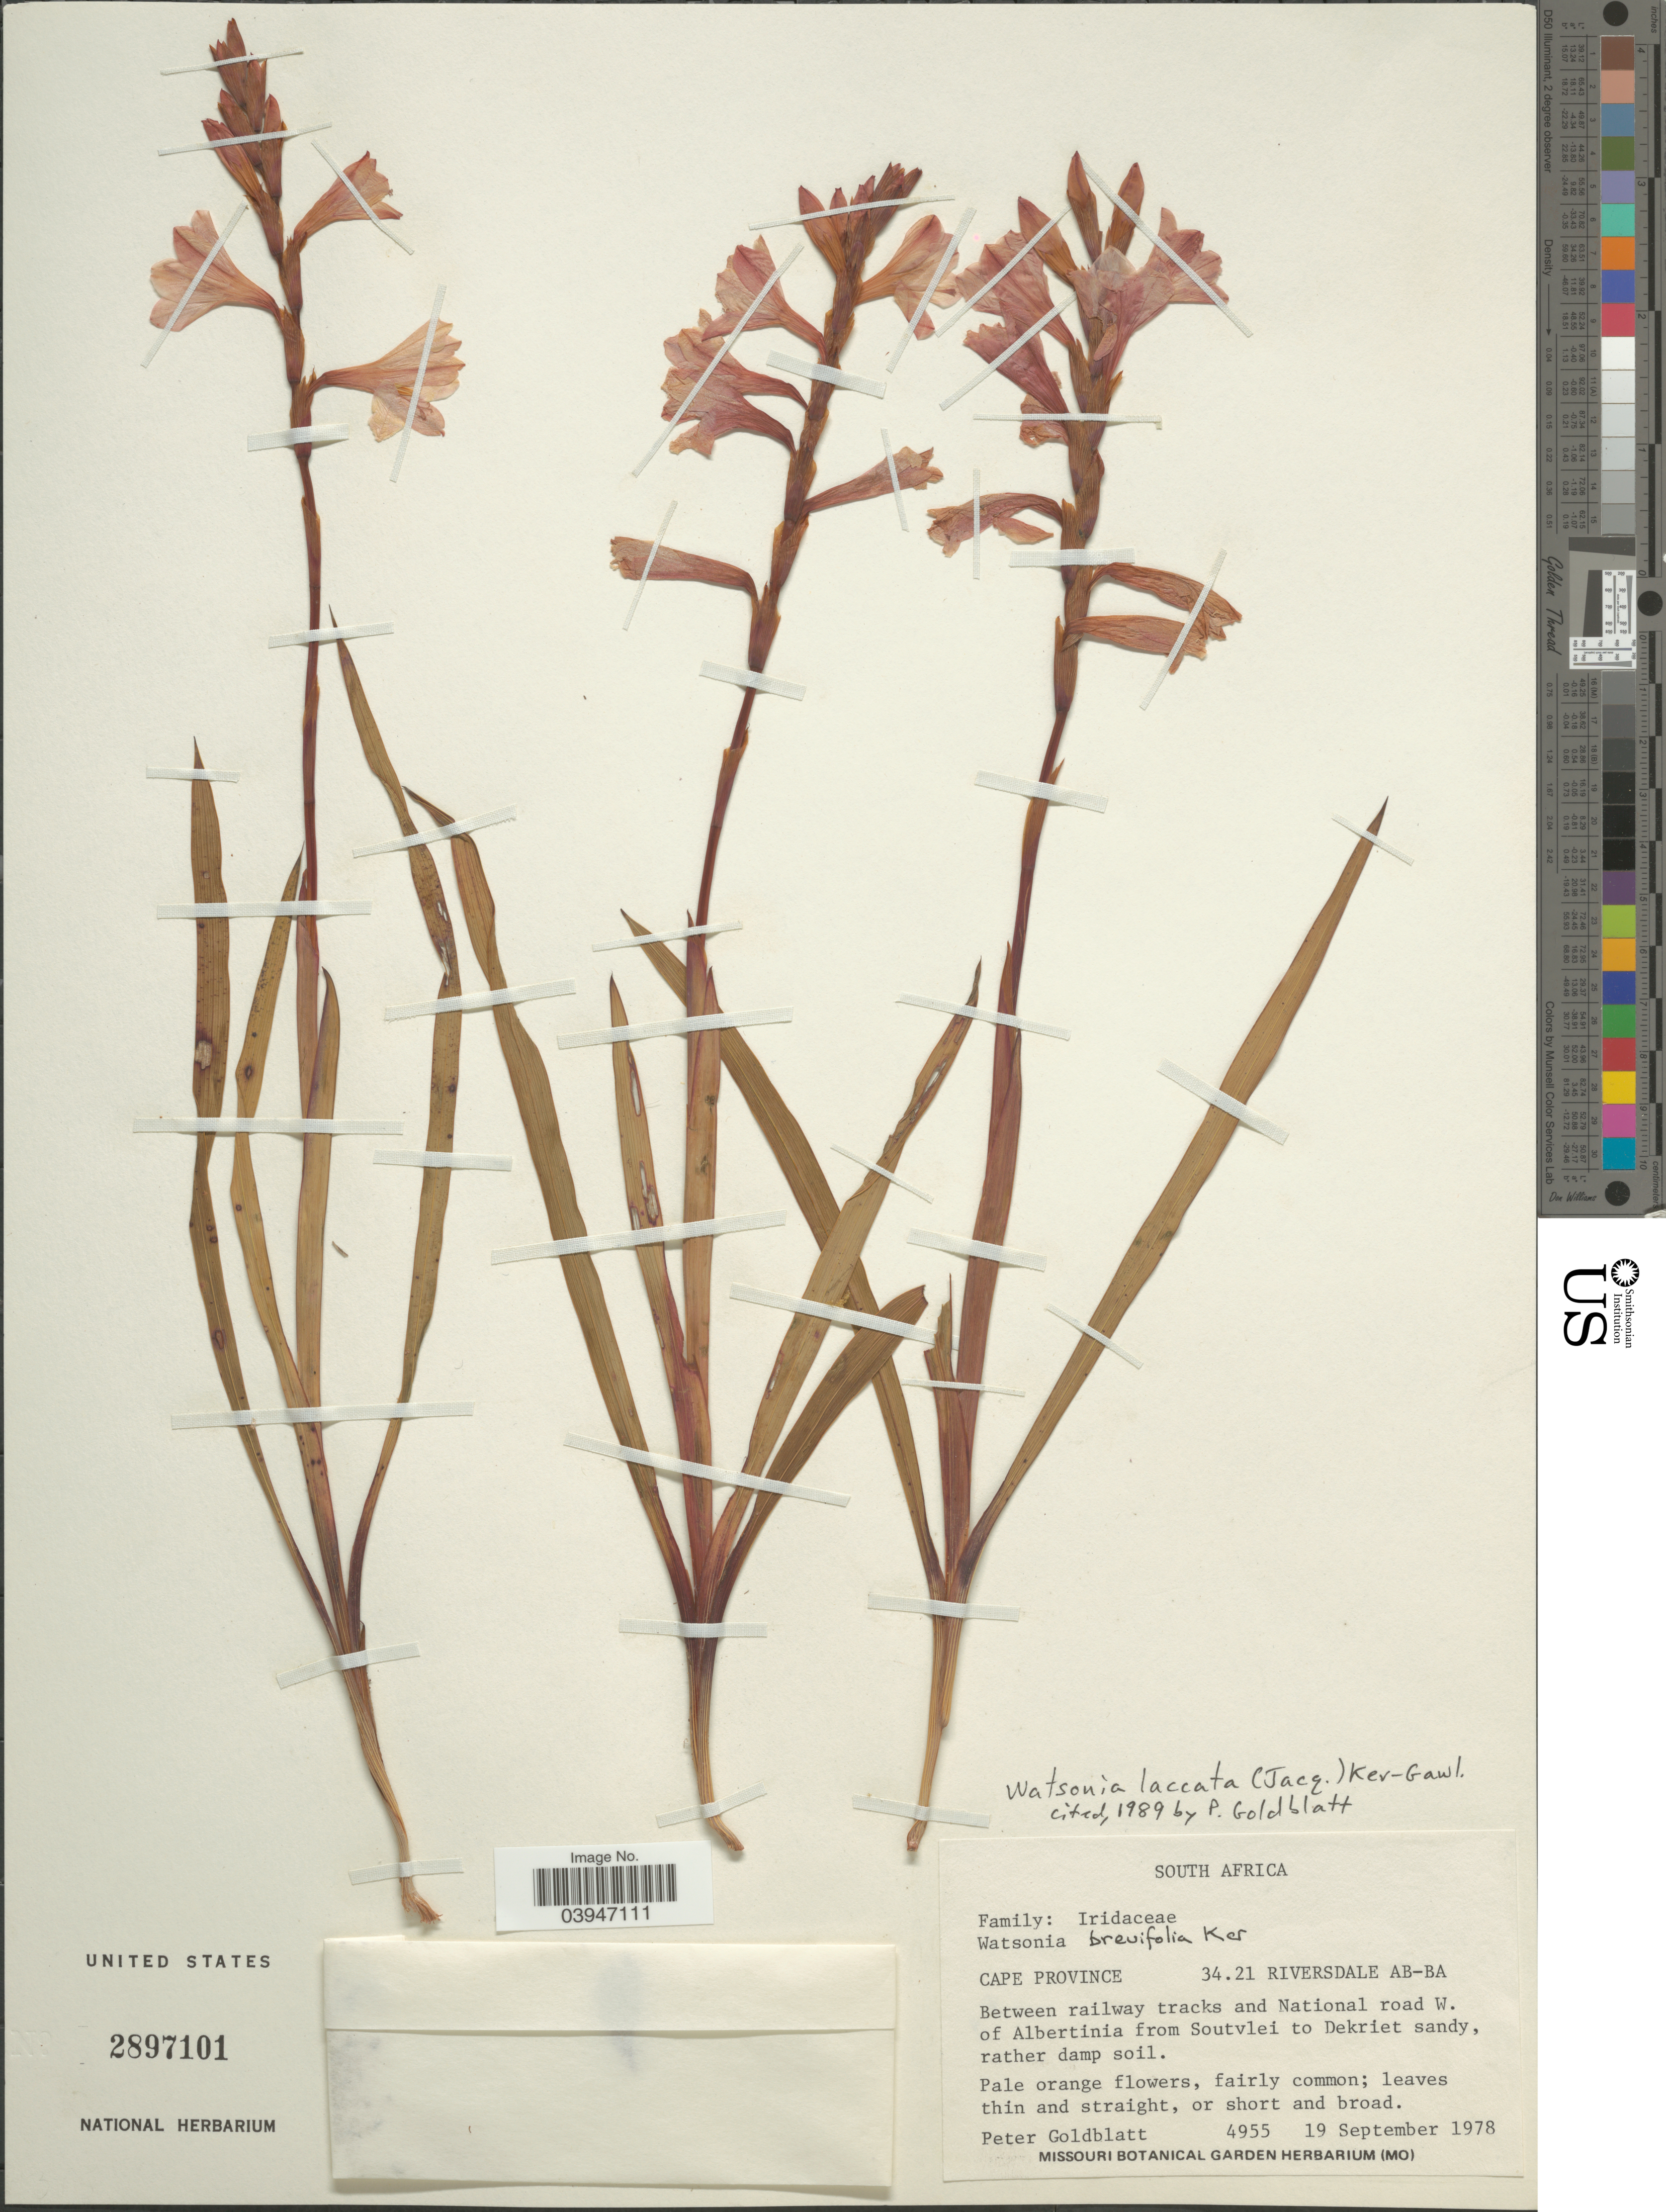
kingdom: Plantae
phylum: Tracheophyta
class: Liliopsida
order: Asparagales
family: Iridaceae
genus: Watsonia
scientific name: Watsonia laccata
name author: (Jacq.) Ker Gawl.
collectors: P. Goldblatt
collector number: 4955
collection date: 1978-09-19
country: South Africa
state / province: Western Cape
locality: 34.21 Riversdale AB-BA. Between railway tracks and National road W. of Albertinia from Soutvlei to Dekriet sandy.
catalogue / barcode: US 2897101